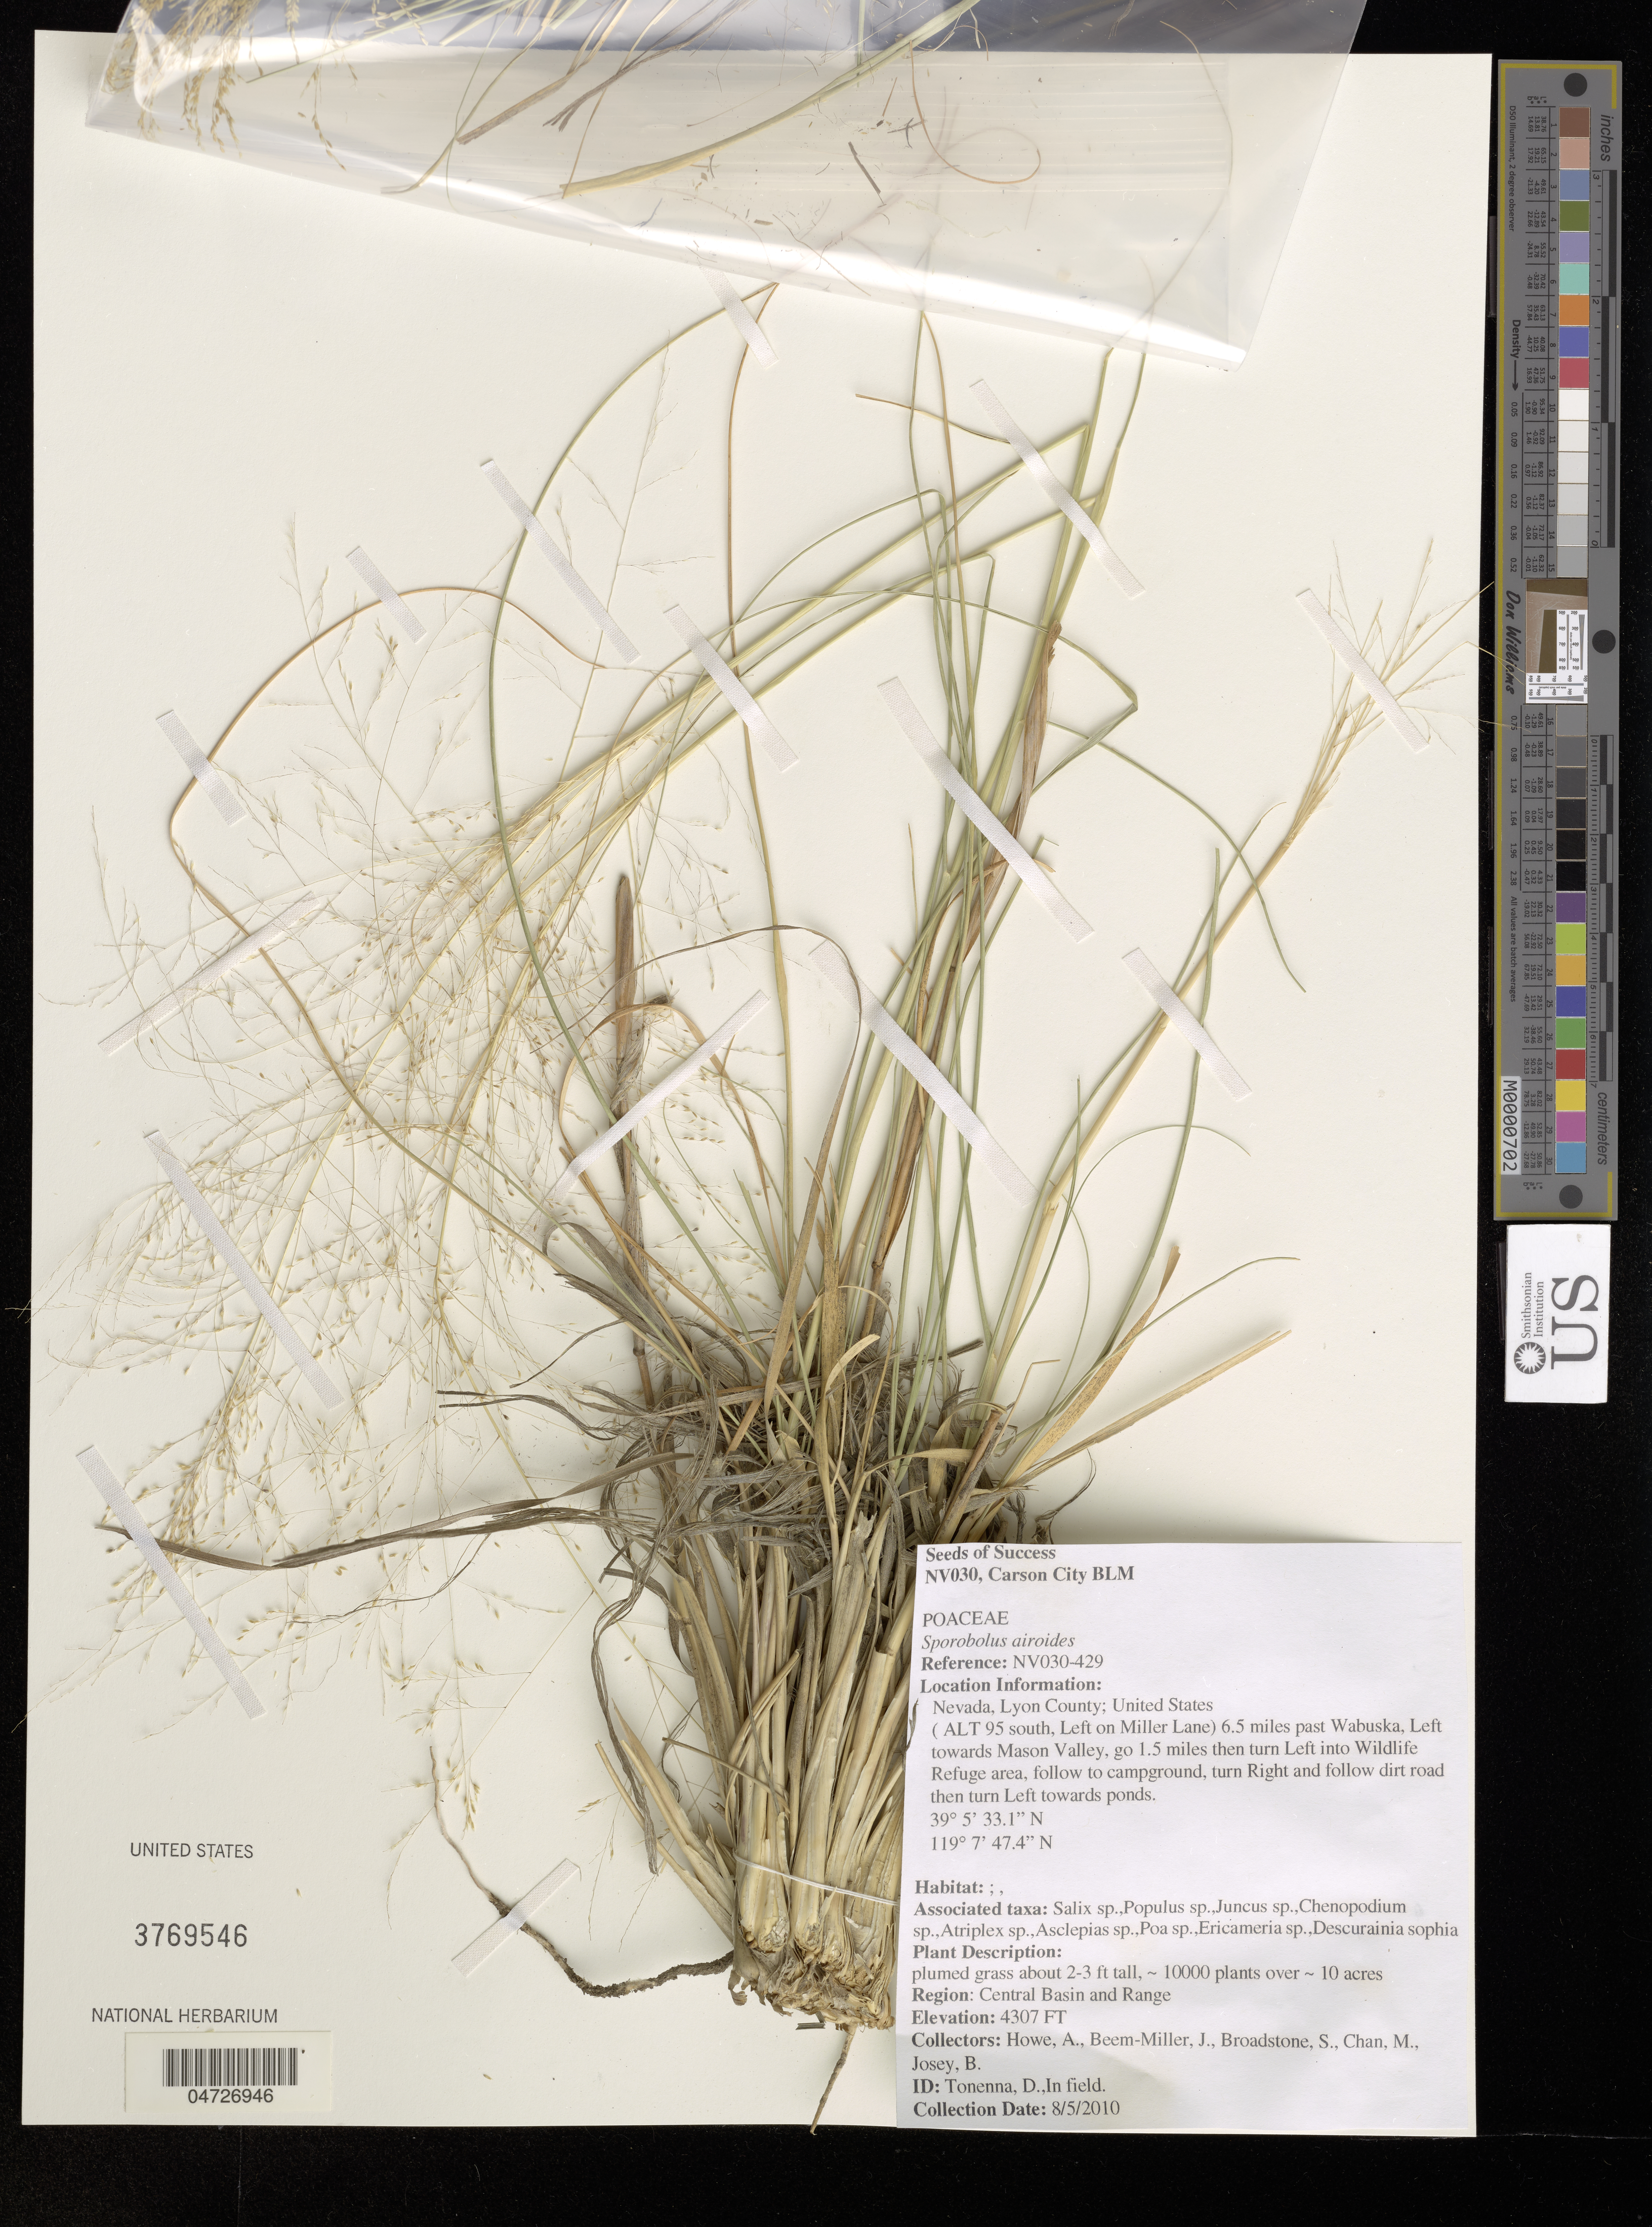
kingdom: Plantae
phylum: Tracheophyta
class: Liliopsida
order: Poales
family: Poaceae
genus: Sporobolus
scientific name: Sporobolus airoides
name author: (Torr.) Torr.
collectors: A. Howe, J. Beem-Miller, S. Broadstone, M. Chan & B. Josey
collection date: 2010-08-05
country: United States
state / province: Nevada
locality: Lyon County. (ALT 95 south, Left on Miller Lane) 6.5 miles past Wabuska,Left towards Mason Valley, go 1.5 miles then turn Left into Wildlife Refuge area, follow to campground, turn Right and follow dirt road then turn Left towards ponds.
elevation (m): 1313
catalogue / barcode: US 3769546